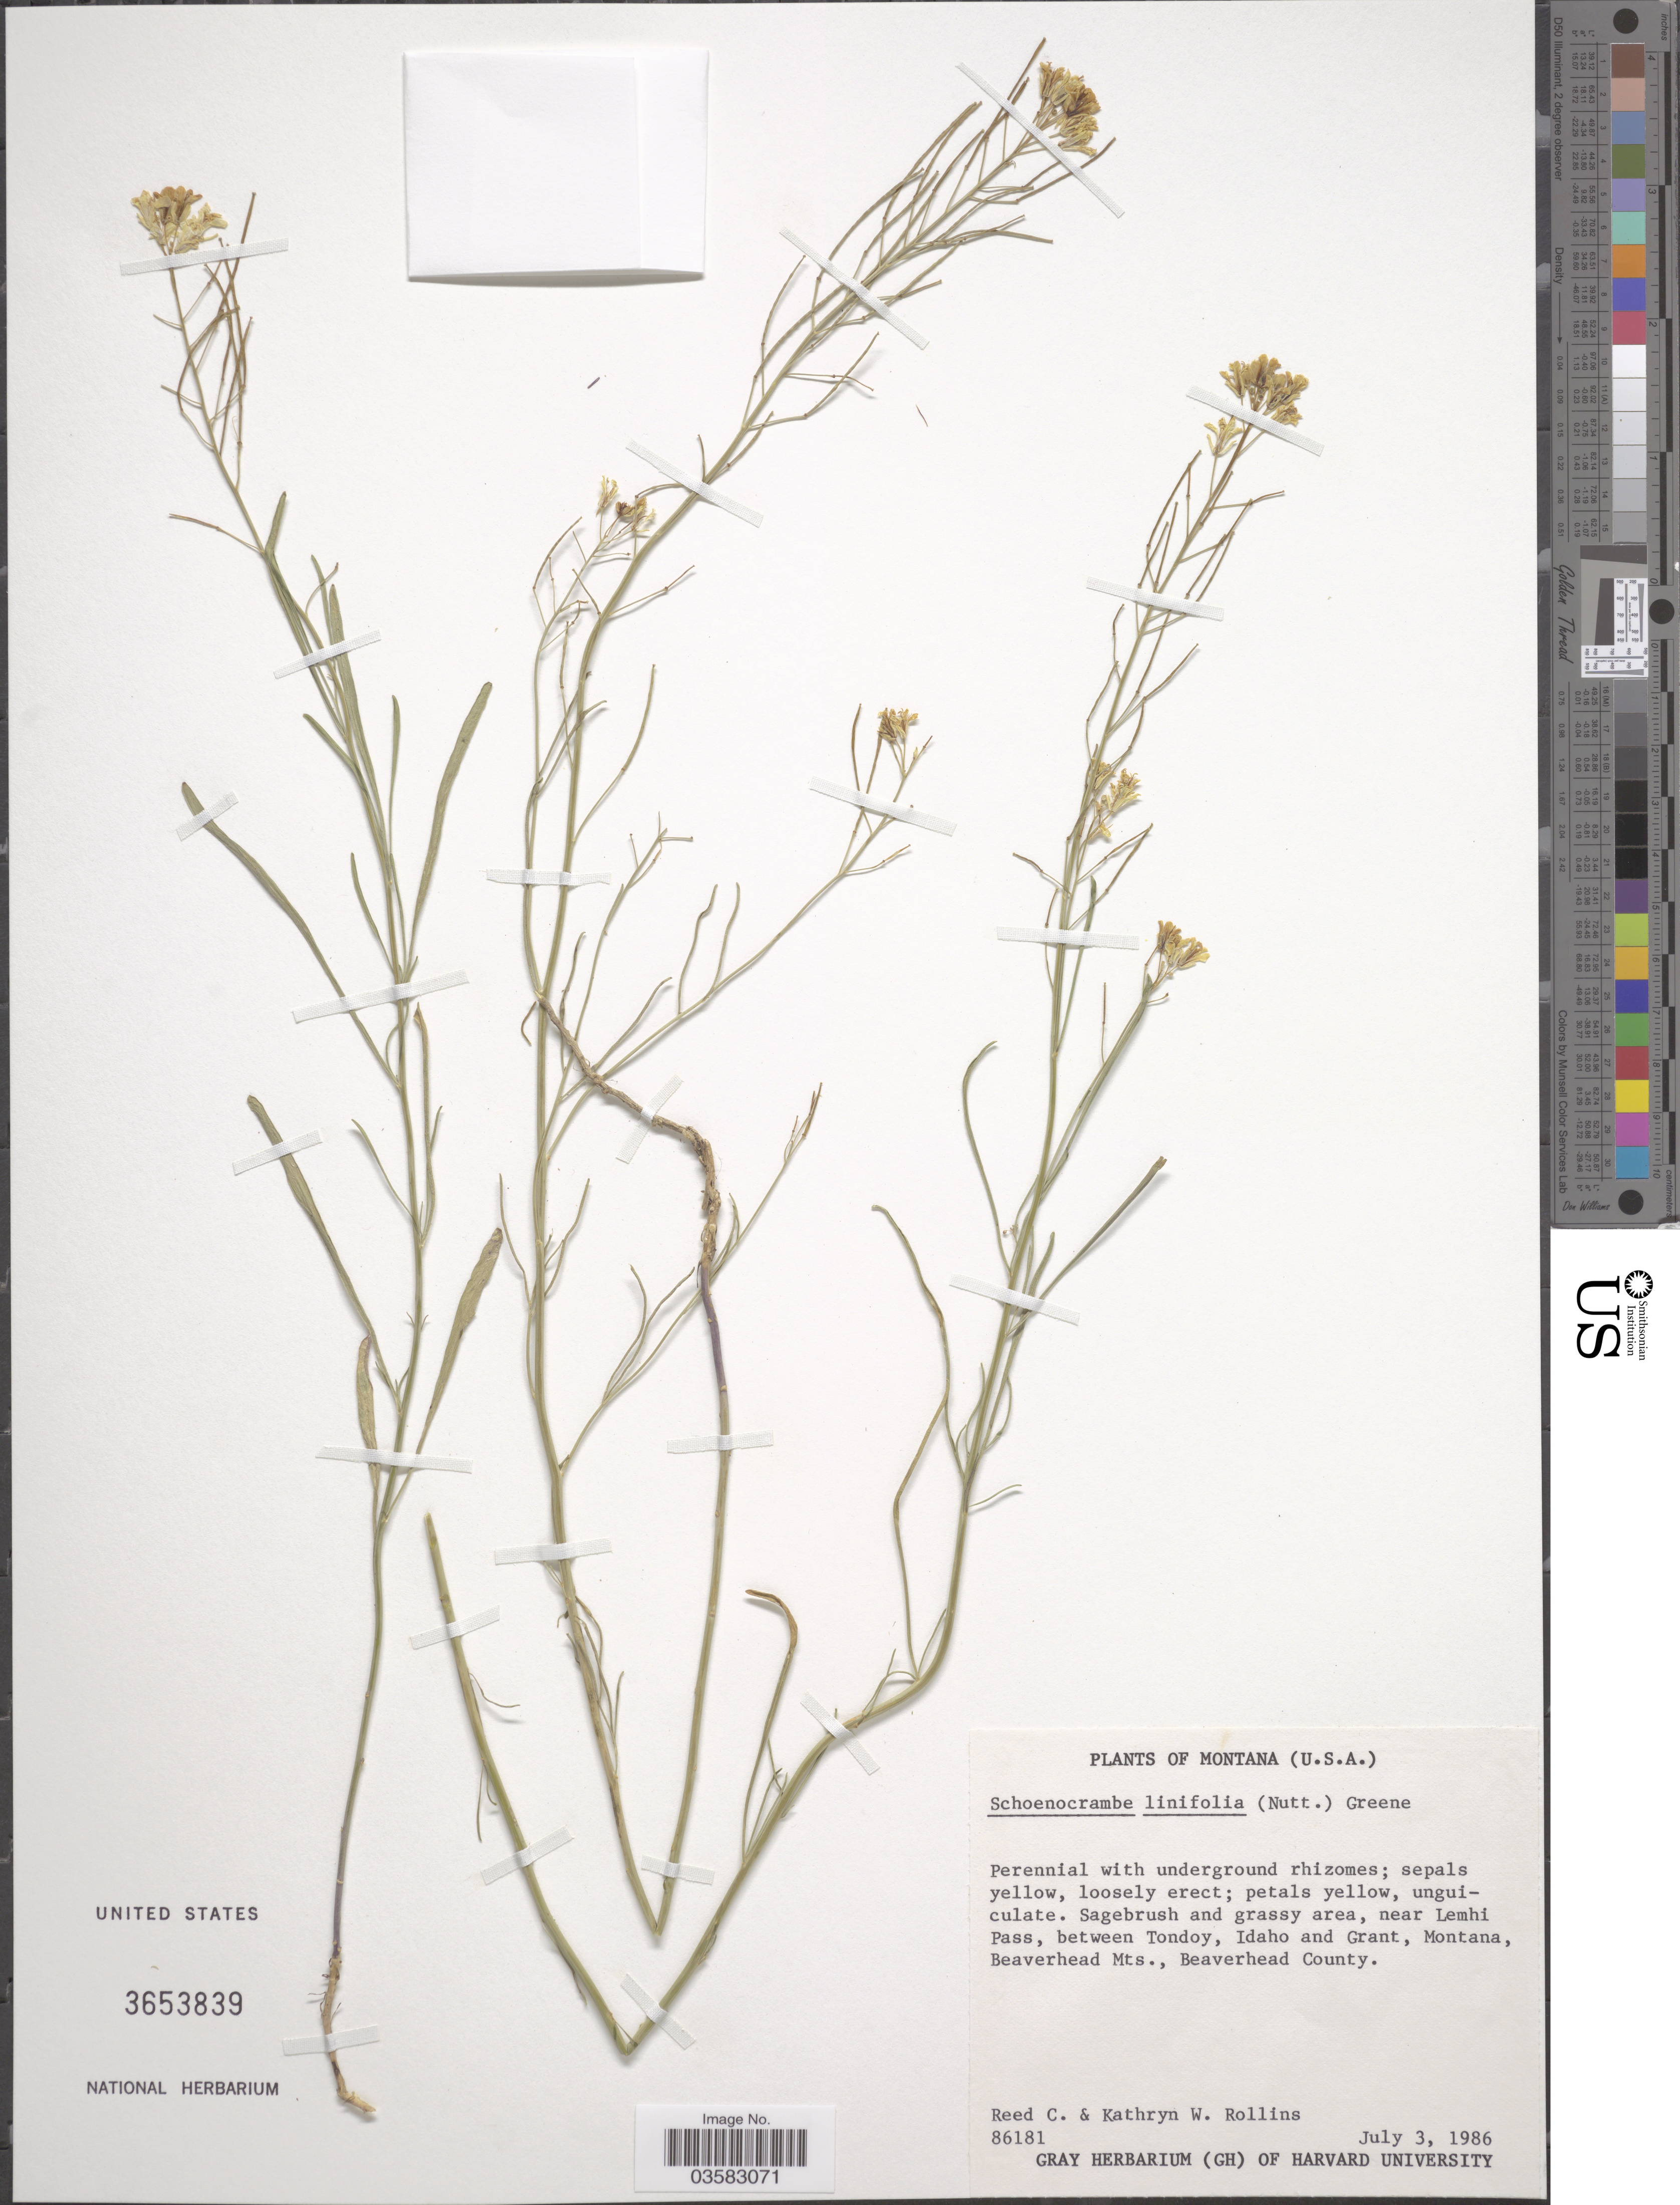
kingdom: Plantae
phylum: Tracheophyta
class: Magnoliopsida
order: Brassicales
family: Brassicaceae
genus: Sisymbrium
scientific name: Sisymbrium linifolium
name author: (Nutt.) Nutt. ex Torr. & A. Gray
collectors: R. C. Rollins & K. W. Rollins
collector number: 86181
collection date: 1986-07-03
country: United States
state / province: Montana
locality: Sagebrush and grassy area, near Lemhi Pass, between Tondoy, Idaho and Grant, Beaverhead Mts., Beaverhead County.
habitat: sagebrush and grassy area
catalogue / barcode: US 3653839